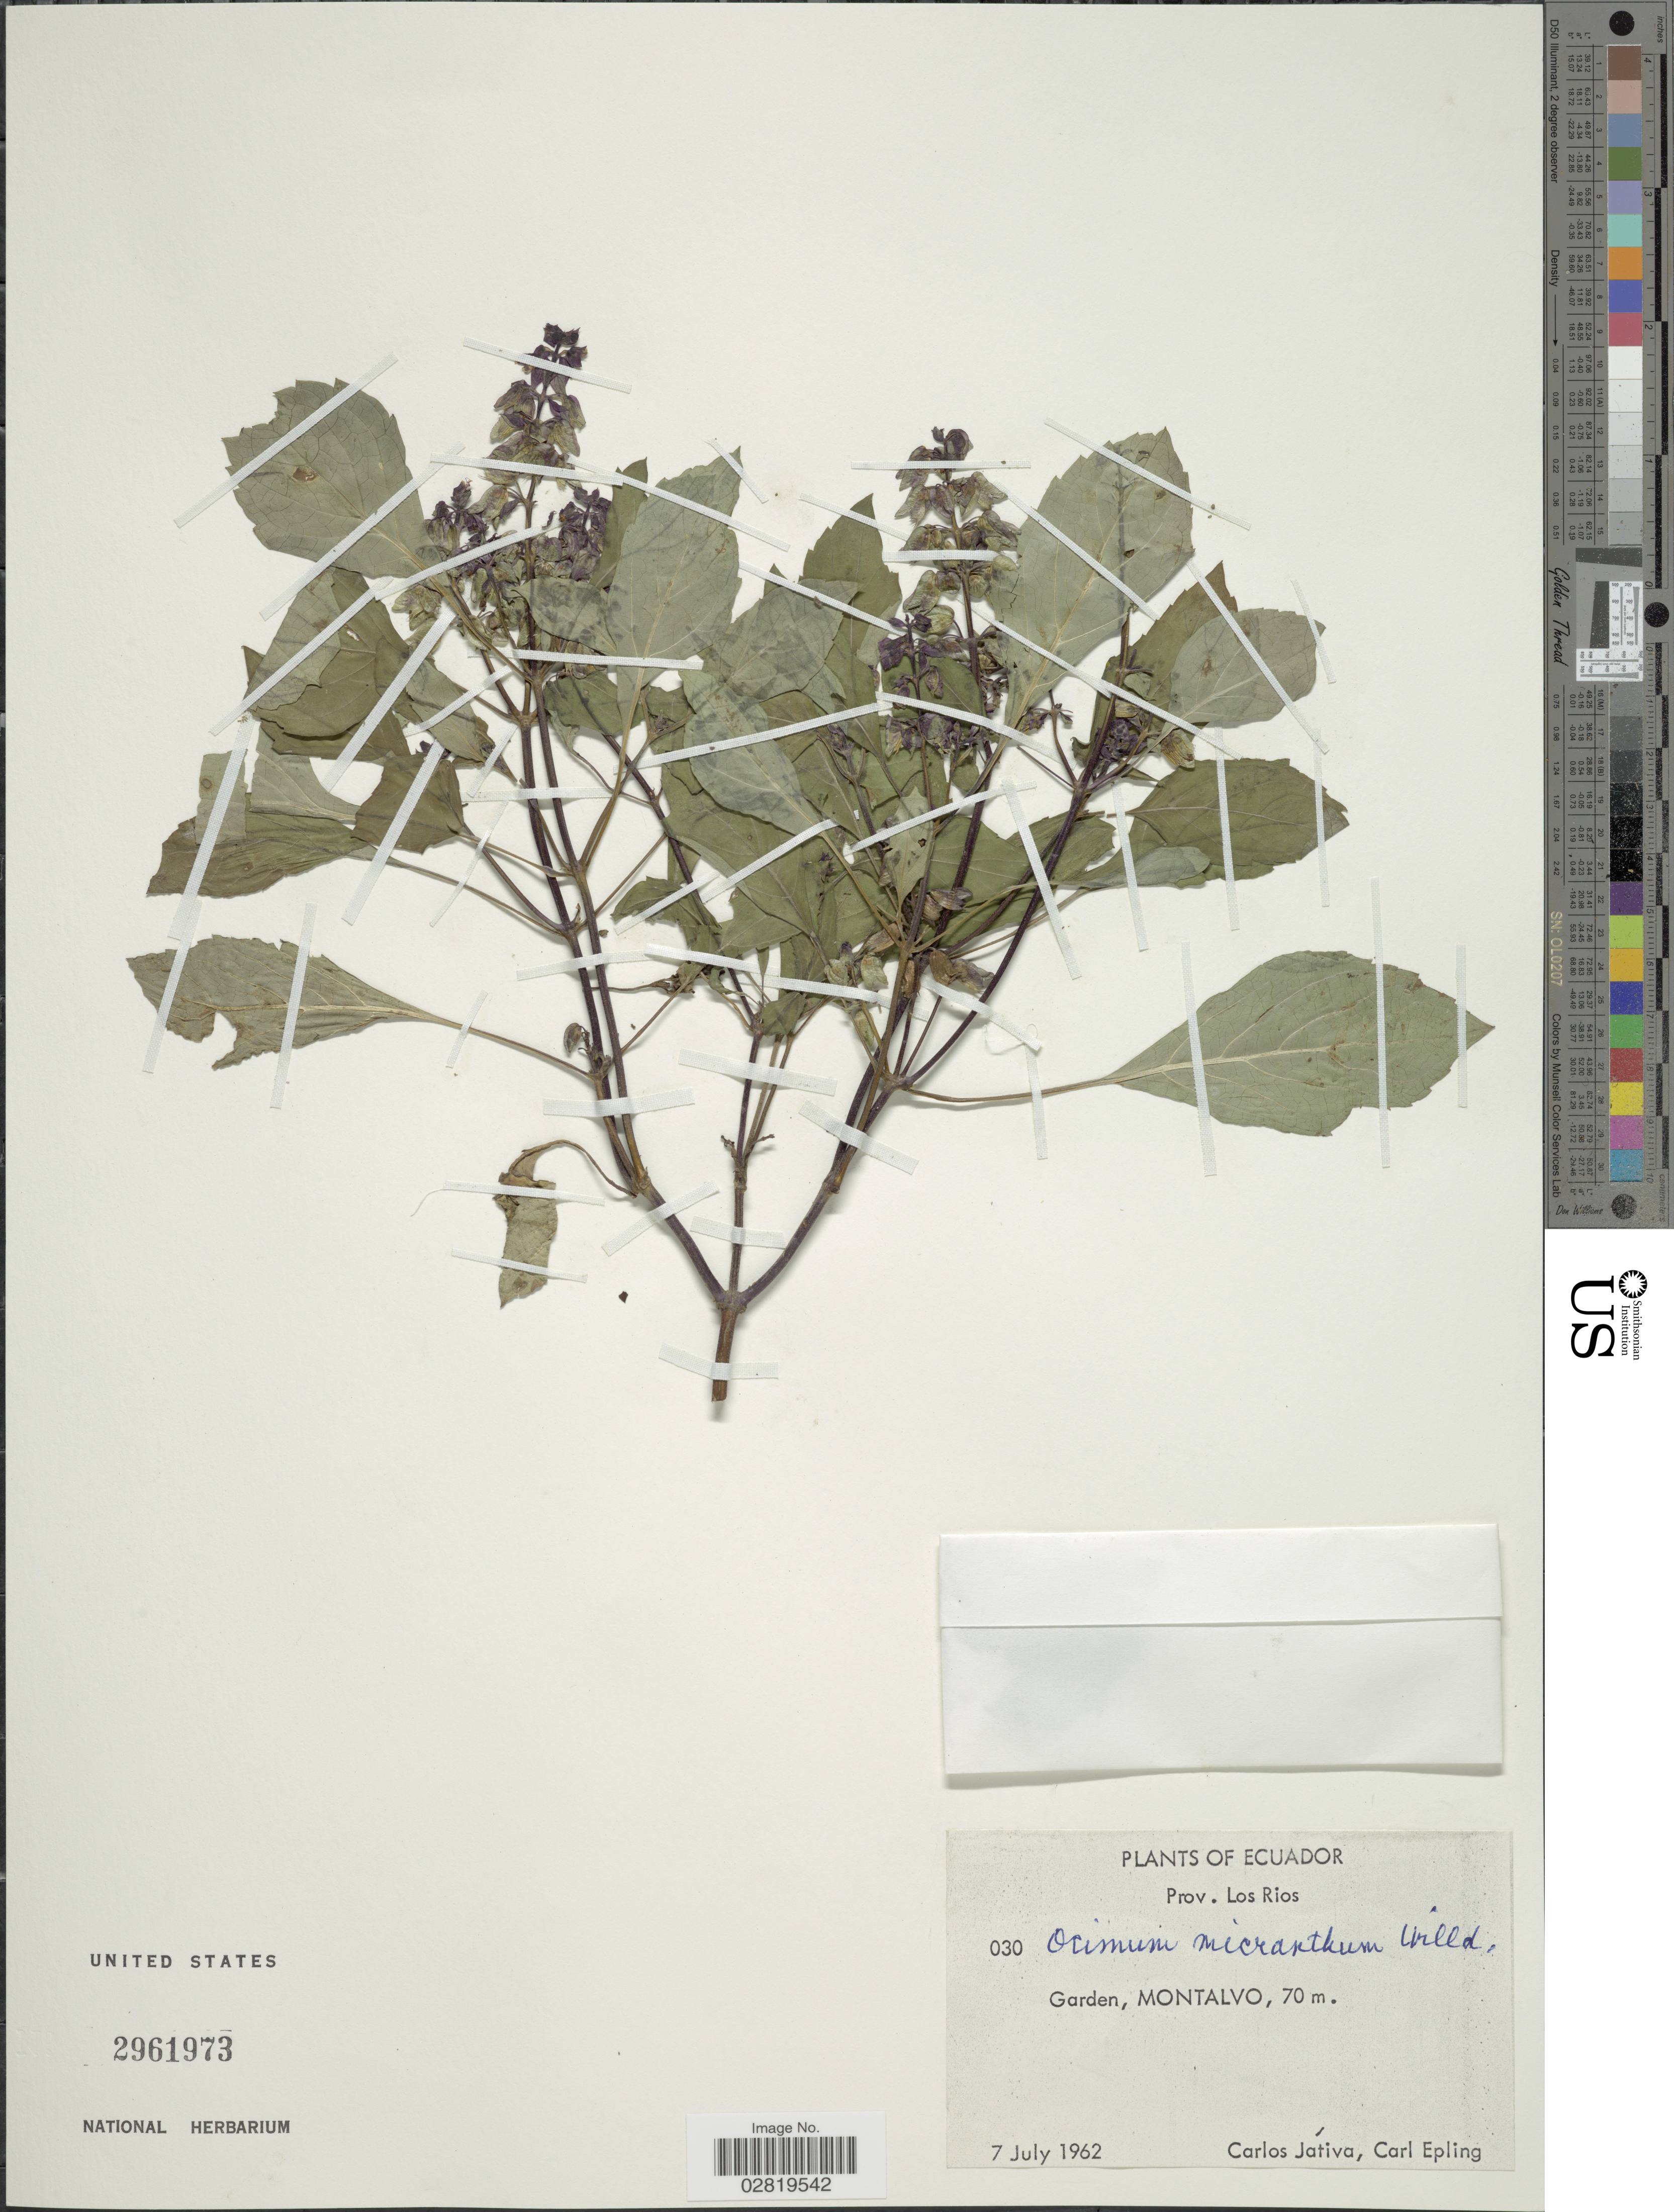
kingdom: Plantae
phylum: Tracheophyta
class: Magnoliopsida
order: Lamiales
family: Lamiaceae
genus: Ocimum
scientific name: Ocimum micranthum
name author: Willd.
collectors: C. D. Játiva & C. C. Epling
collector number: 030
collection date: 1962-07-07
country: Ecuador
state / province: Los Ríos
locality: Prov. Los Rios, Garden, Montalvo.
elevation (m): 70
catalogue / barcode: US 2961973